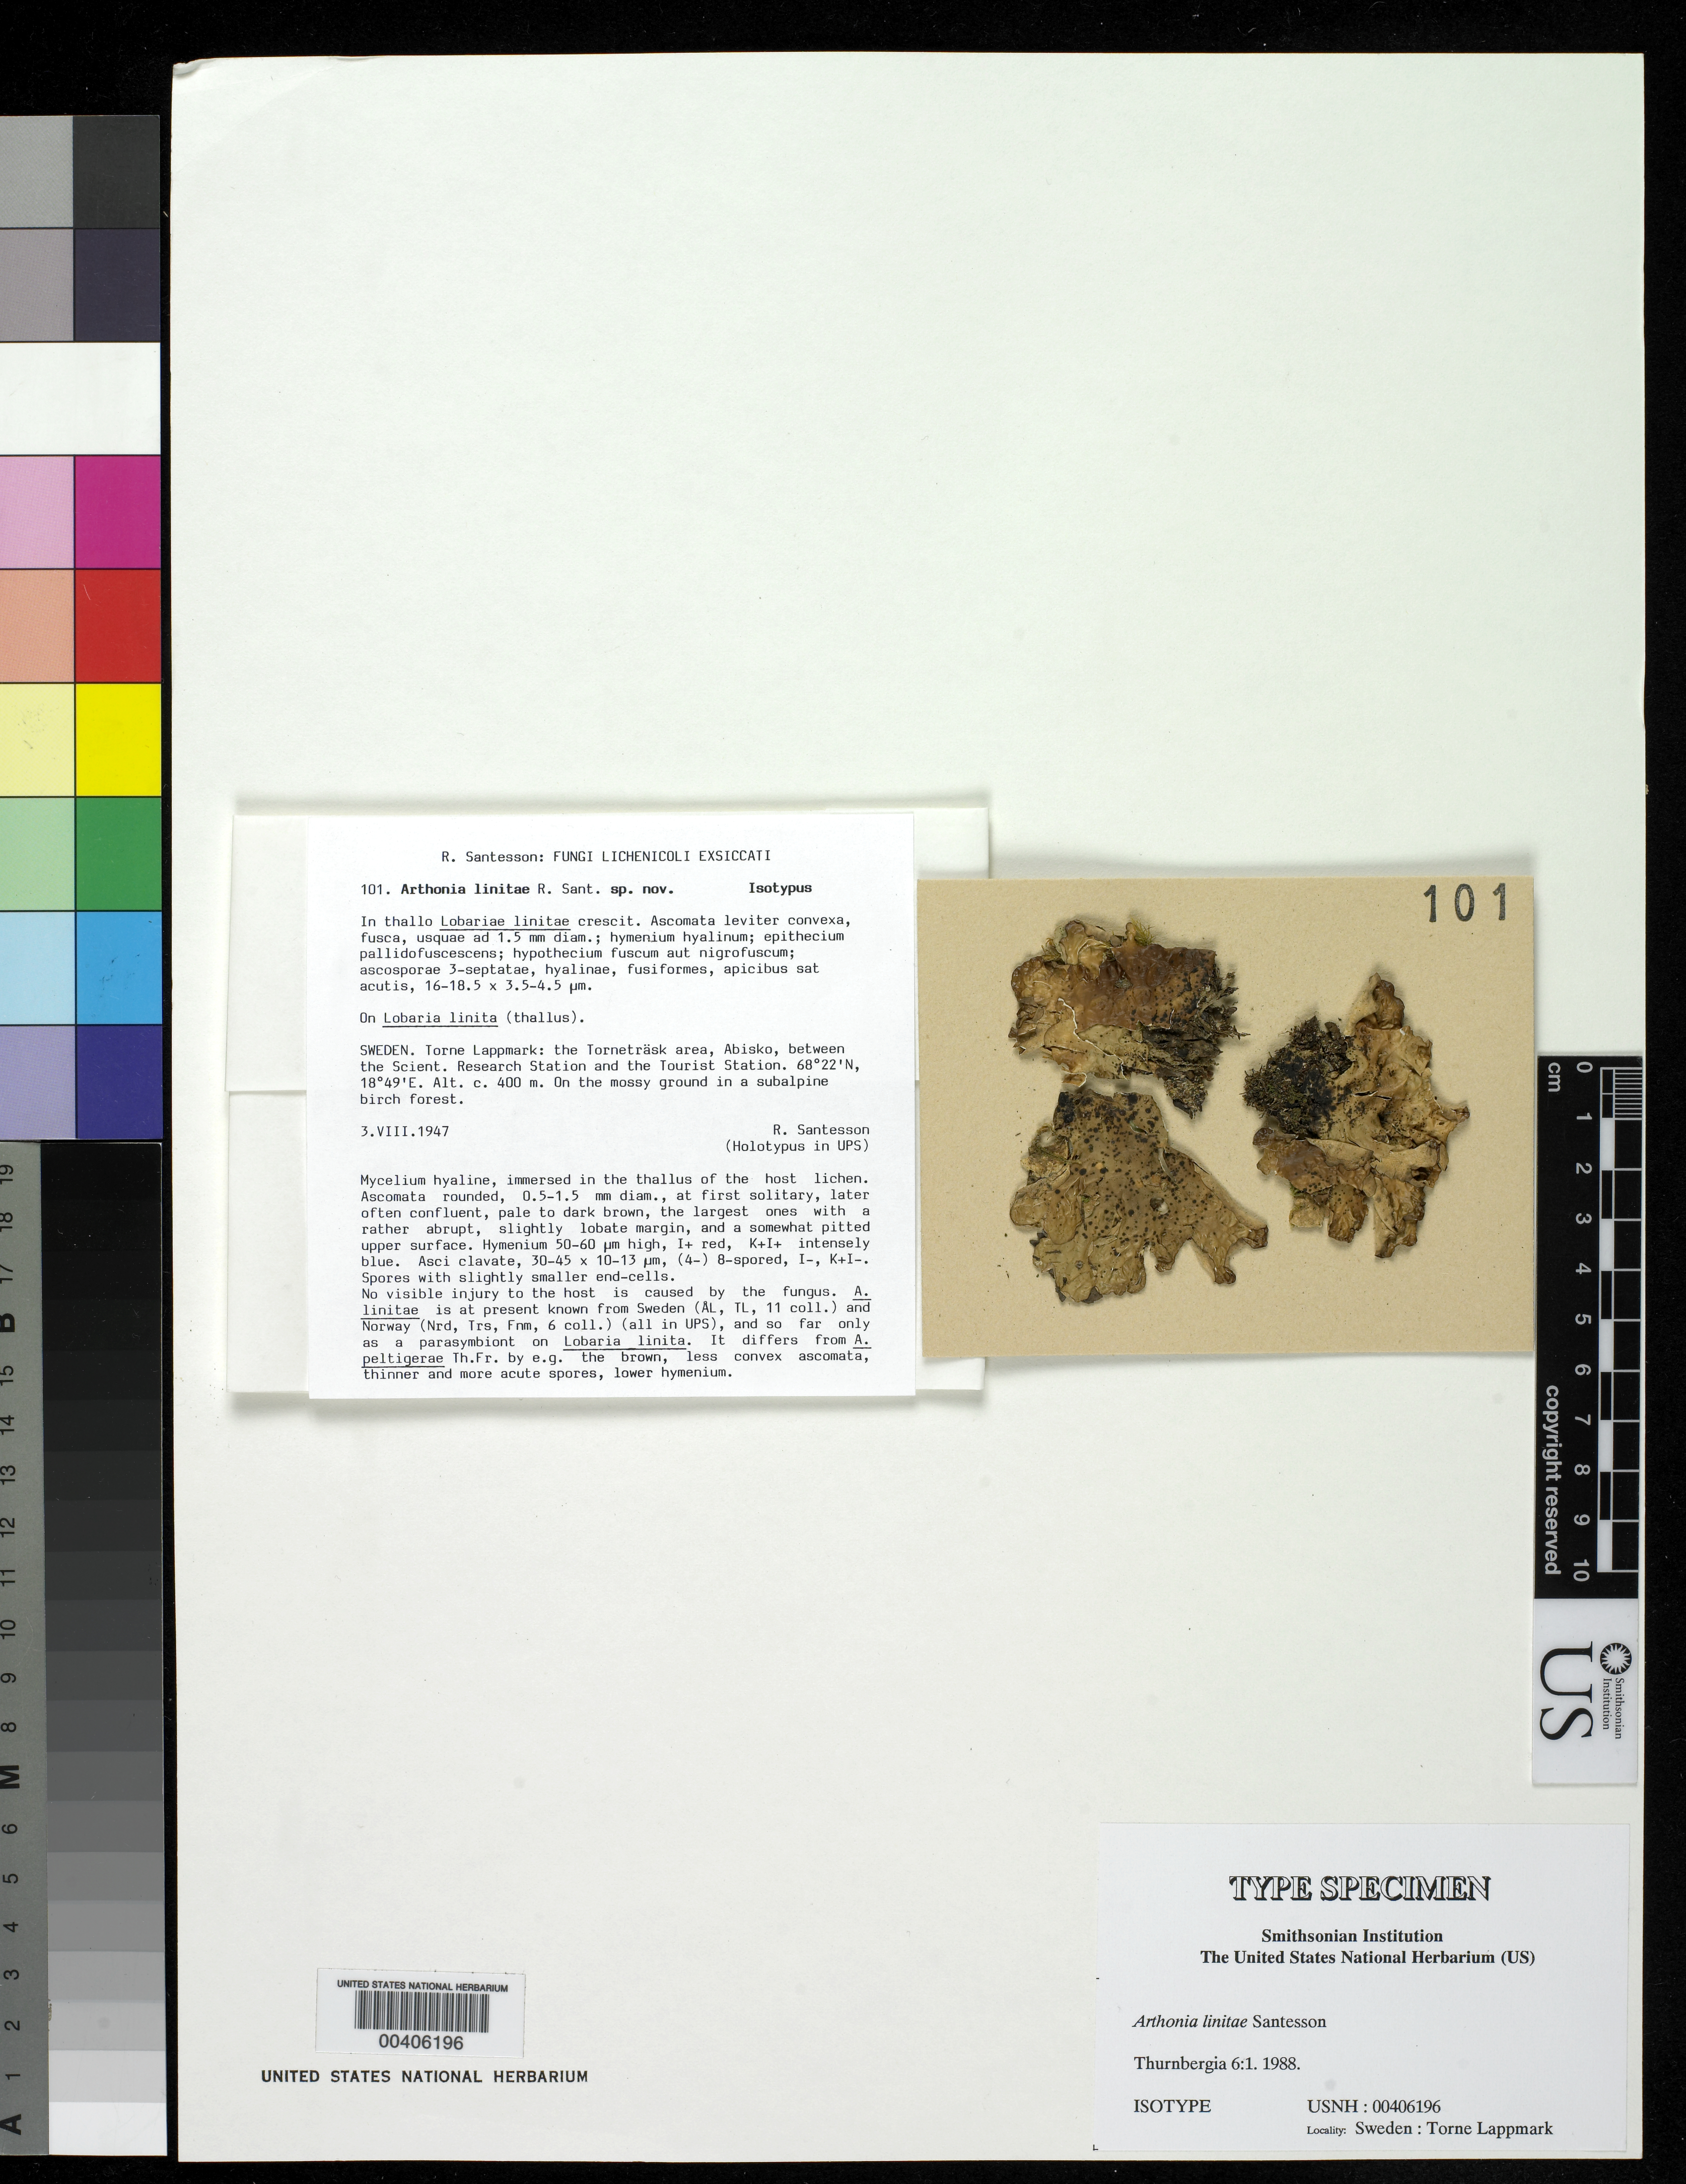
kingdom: Fungi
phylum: Ascomycota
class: Arthoniomycetes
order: Arthoniales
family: Arthoniaceae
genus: Arthonia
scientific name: Arthonia linitae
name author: R. Sant.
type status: Isotype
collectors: R. Santesson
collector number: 101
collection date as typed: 03 Aug 1947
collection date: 1947-08-03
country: Sweden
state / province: Norrbotten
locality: Tornetrask area, Abisko, between scientific research station & tourist station.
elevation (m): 400